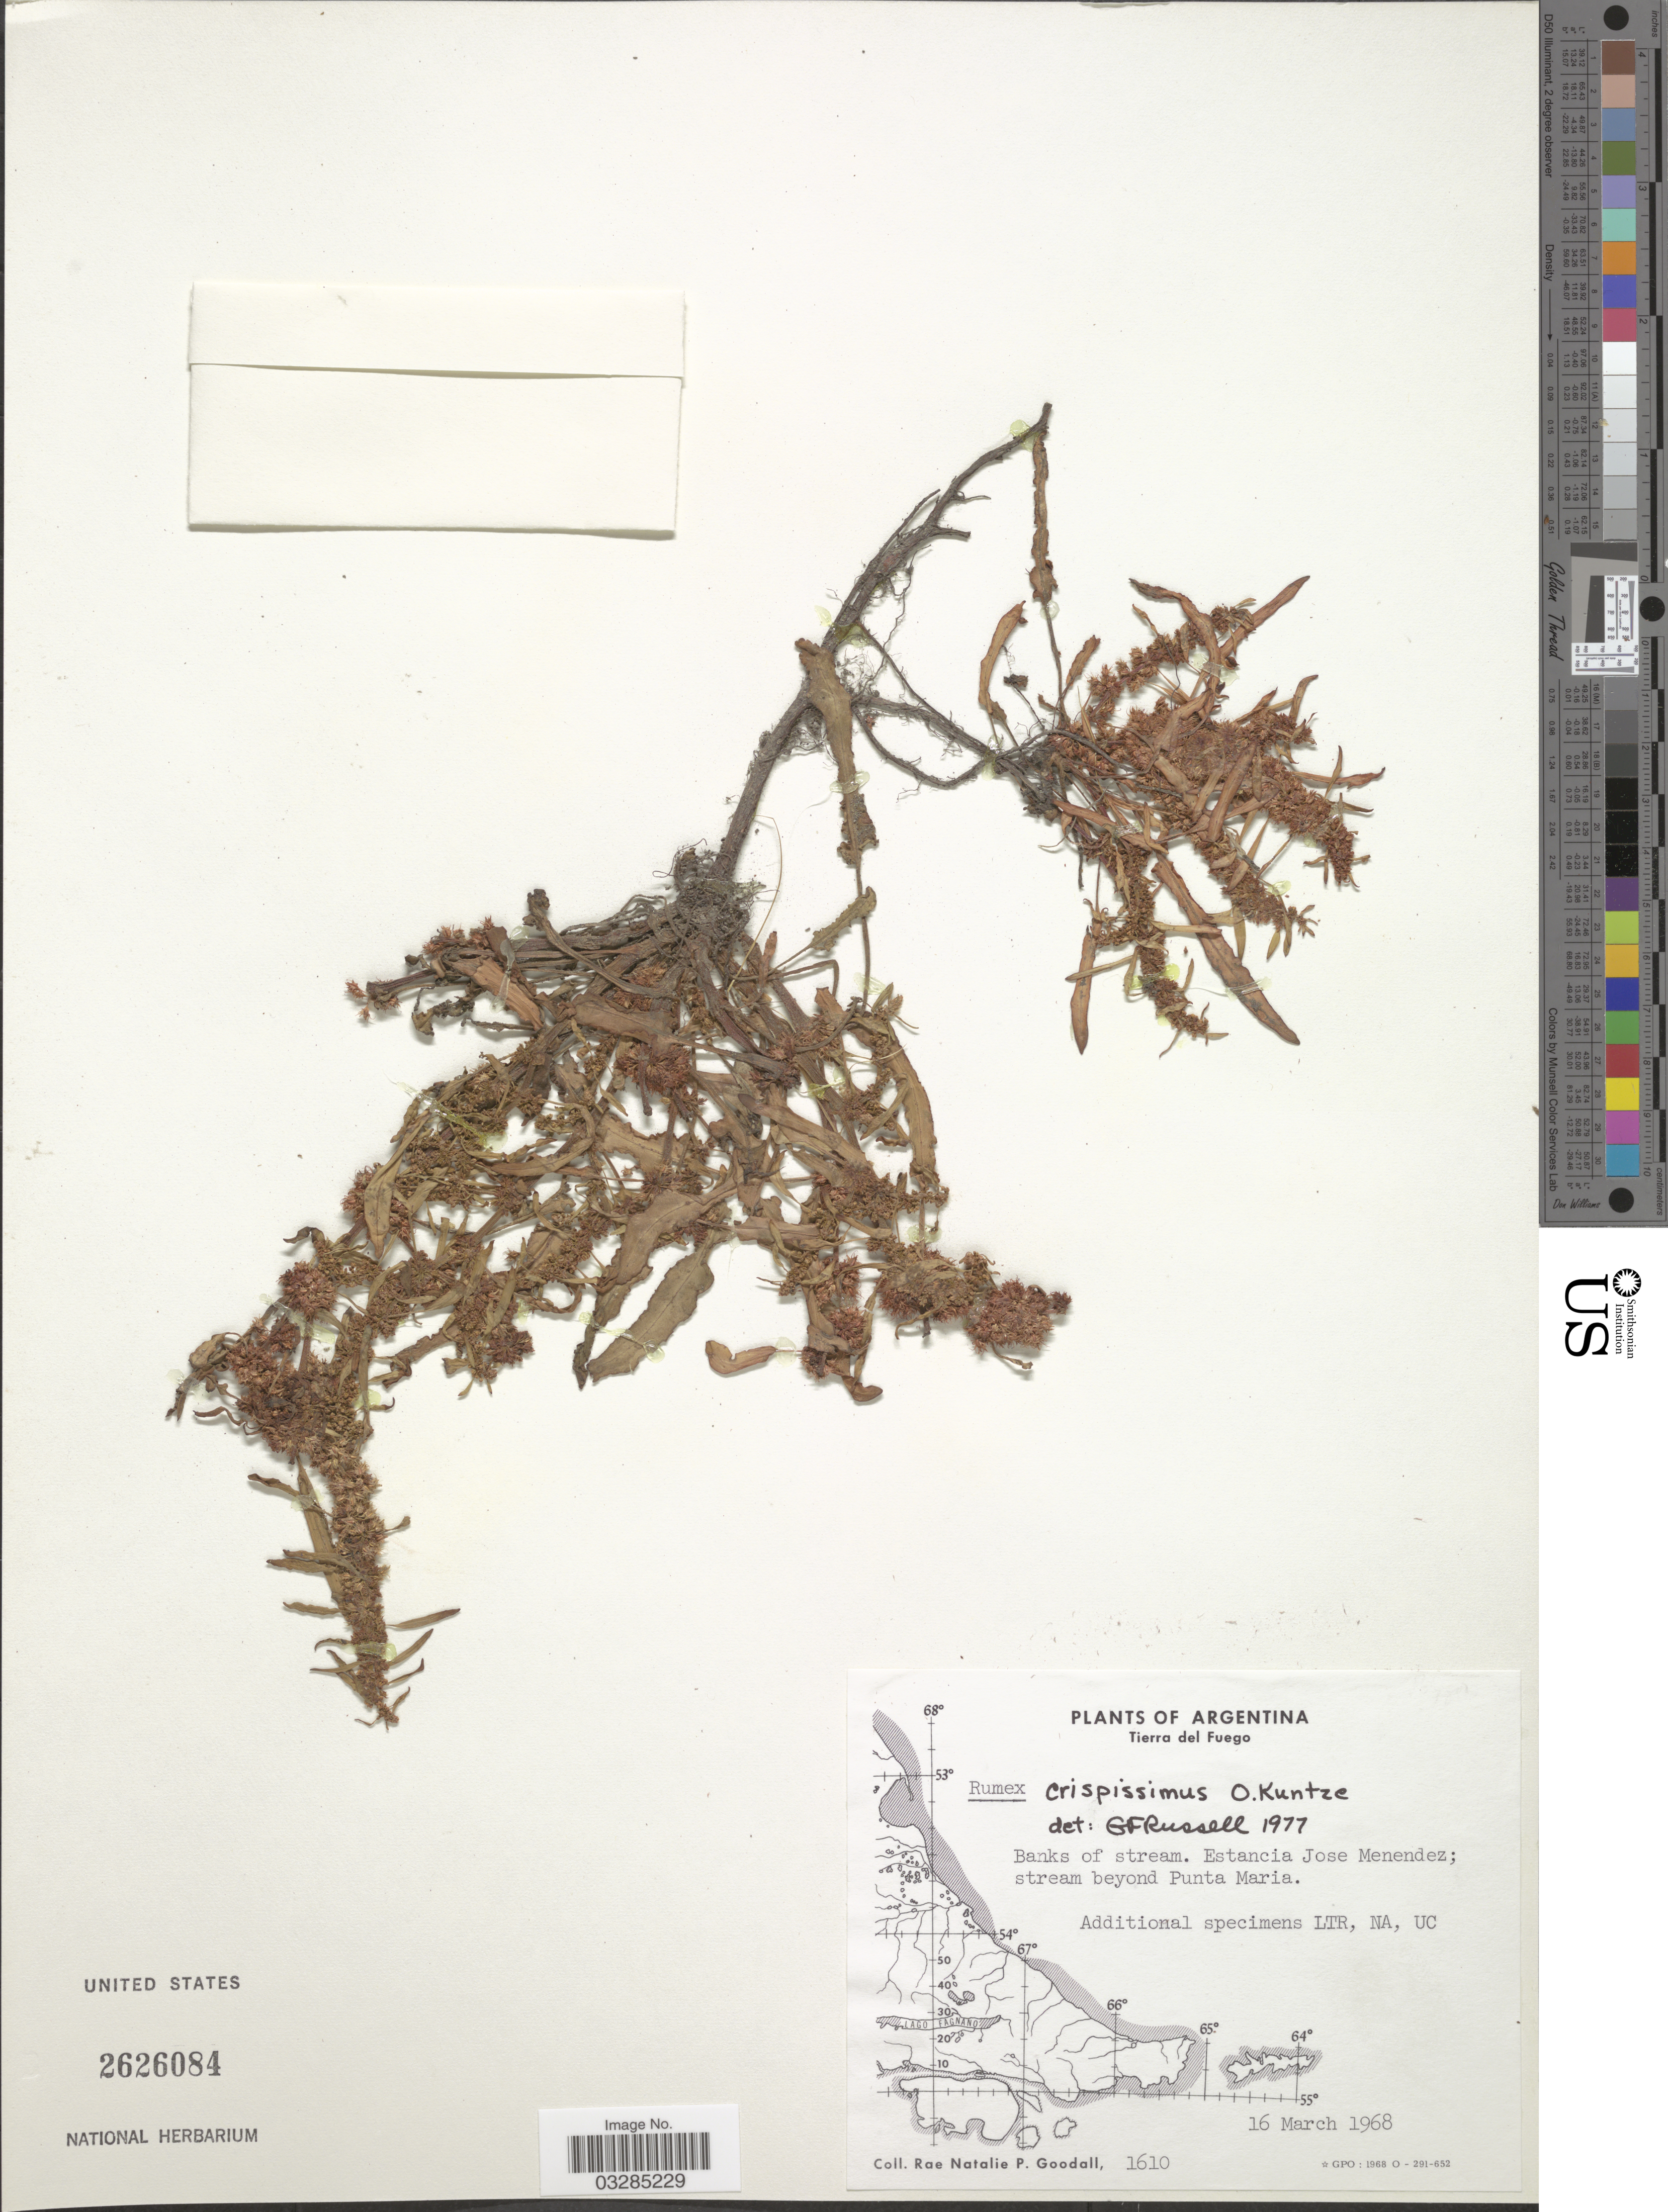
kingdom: Plantae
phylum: Tracheophyta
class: Magnoliopsida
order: Caryophyllales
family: Polygonaceae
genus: Rumex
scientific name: Rumex crispissimus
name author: Kuntze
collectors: R. Goodall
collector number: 1610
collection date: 1968-03-16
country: Argentina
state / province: Tierra del Fuego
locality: Banks of stream. Estancia Jose Menendez; stream beyond Punta Maria.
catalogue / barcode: US 2626084